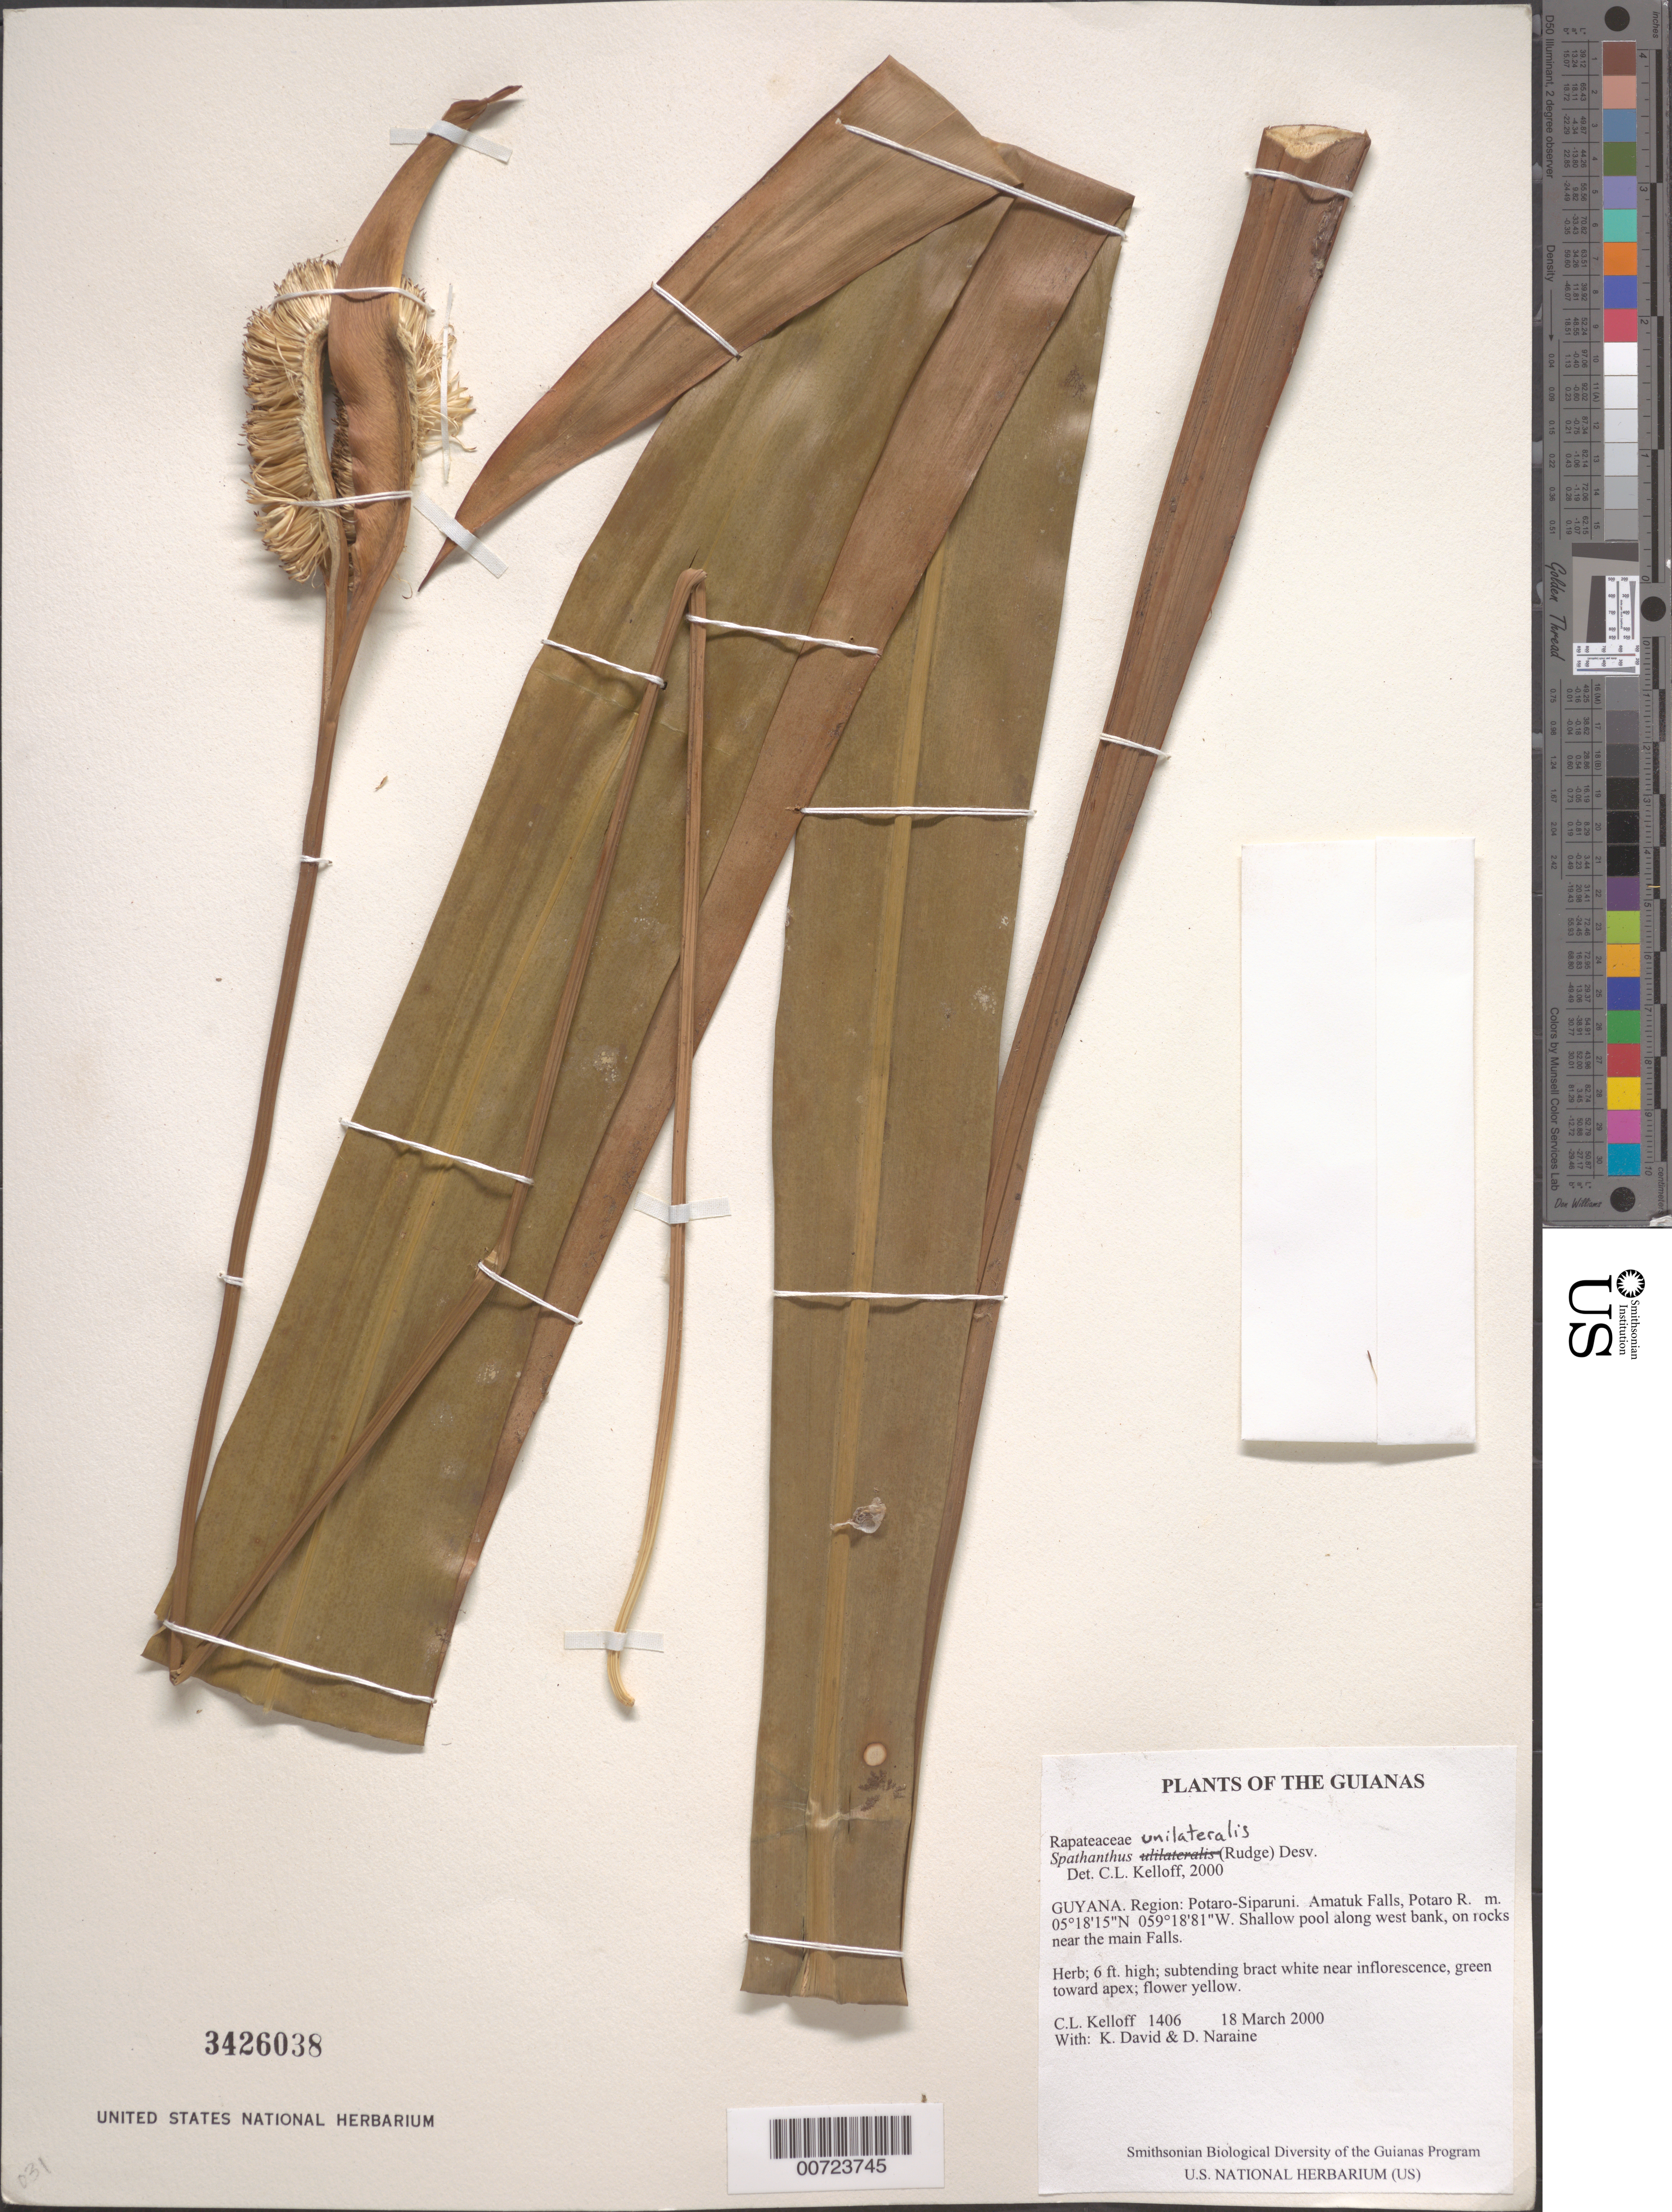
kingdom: Plantae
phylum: Tracheophyta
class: Liliopsida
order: Poales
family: Rapateaceae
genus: Spathanthus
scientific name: Spathanthus unilateralis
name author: (Rudge) Desv.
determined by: Kelloff, Carol L., (US), Smithsonian Institution - National Museum of Natural History (UNITED STATES)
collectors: C. L. Kelloff, K. David & D. Naraine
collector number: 1406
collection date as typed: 18 March 2000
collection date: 2000-03-18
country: Guyana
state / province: Potaro-Siparuni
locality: Amatuk Falls, Potaro R.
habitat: Shallow pool along west bank, on rocks near the main Falls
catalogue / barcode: US 3426038